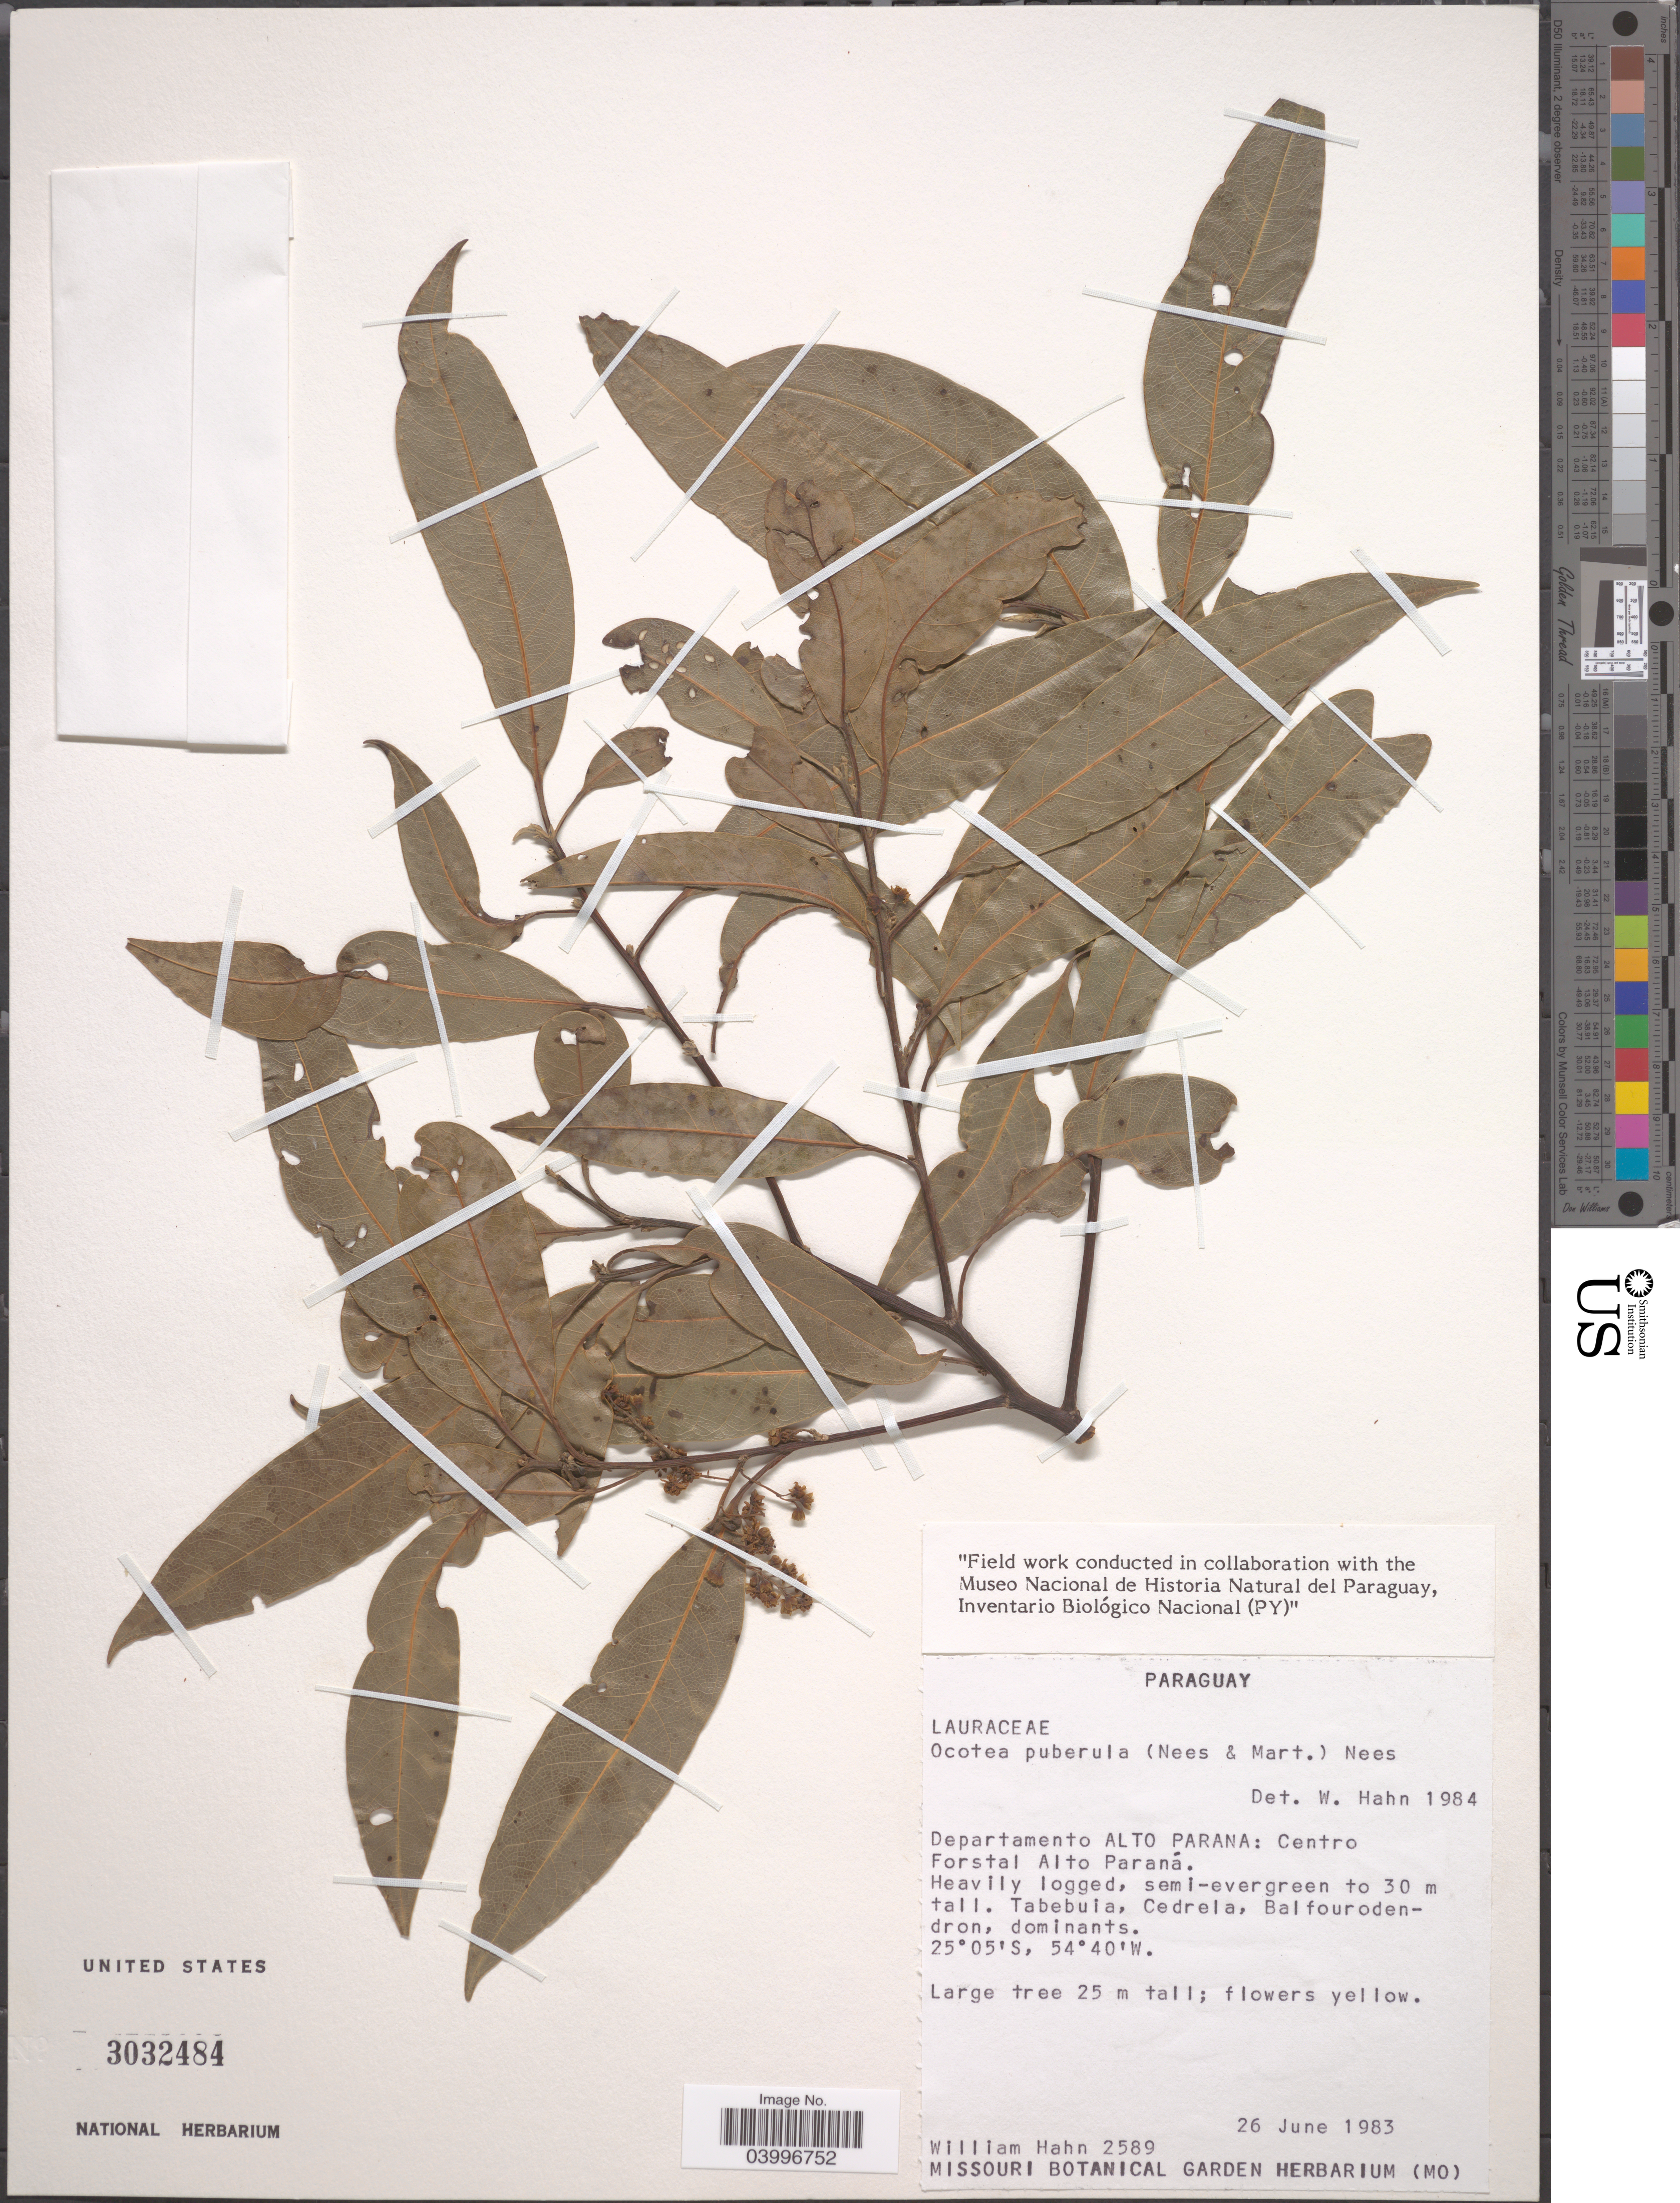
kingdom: Plantae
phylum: Tracheophyta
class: Magnoliopsida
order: Laurales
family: Lauraceae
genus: Ocotea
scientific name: Ocotea puberula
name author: (Rich.) Nees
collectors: W. Hahn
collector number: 2589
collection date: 1986-06-26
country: Paraguay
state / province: Alto Parana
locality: Departamento Alto Parana: Centro Forstal Alto Paraná.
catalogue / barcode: US 3032484